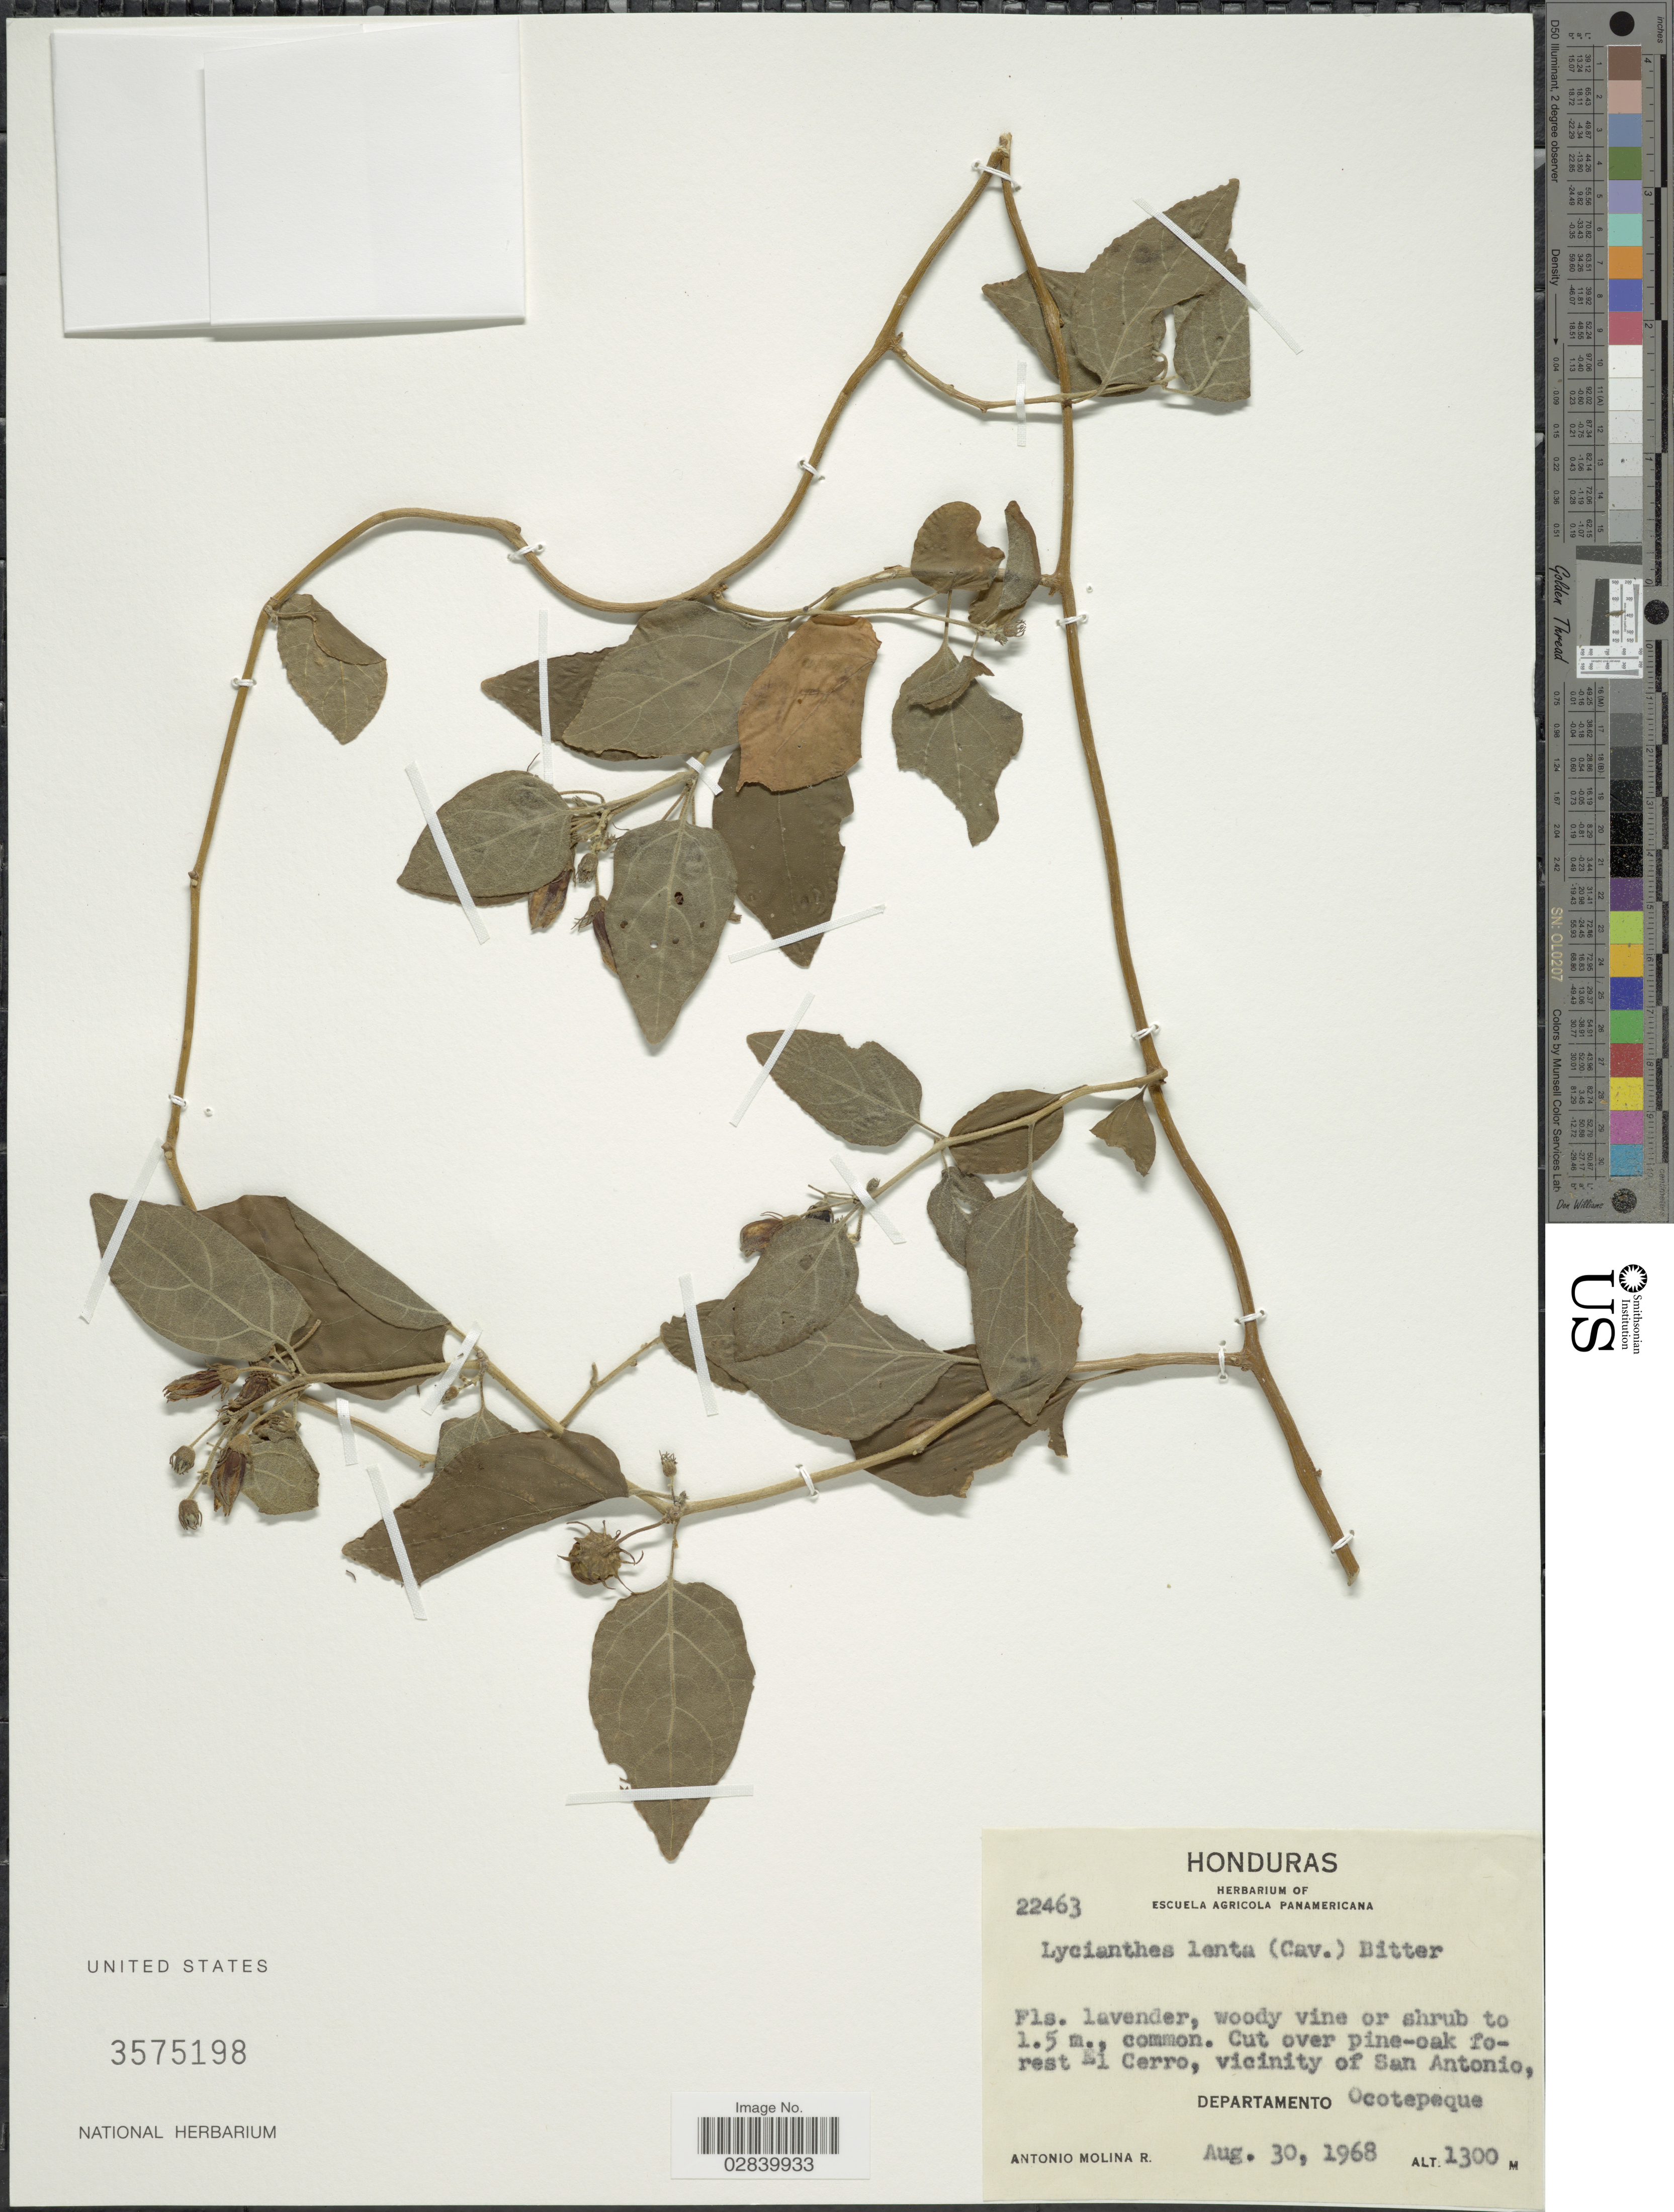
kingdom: Plantae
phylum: Tracheophyta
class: Magnoliopsida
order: Solanales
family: Solanaceae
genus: Lycianthes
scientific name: Lycianthes lenta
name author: (Cav.) Bitter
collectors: A. Molina R.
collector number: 22463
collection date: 1968-08-30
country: Honduras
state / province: Ocotepeque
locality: Cut over pine-oak forfest El Cerro, vicinity of San Antonio, departamento Ocotepeque.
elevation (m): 1300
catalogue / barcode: US 3575198